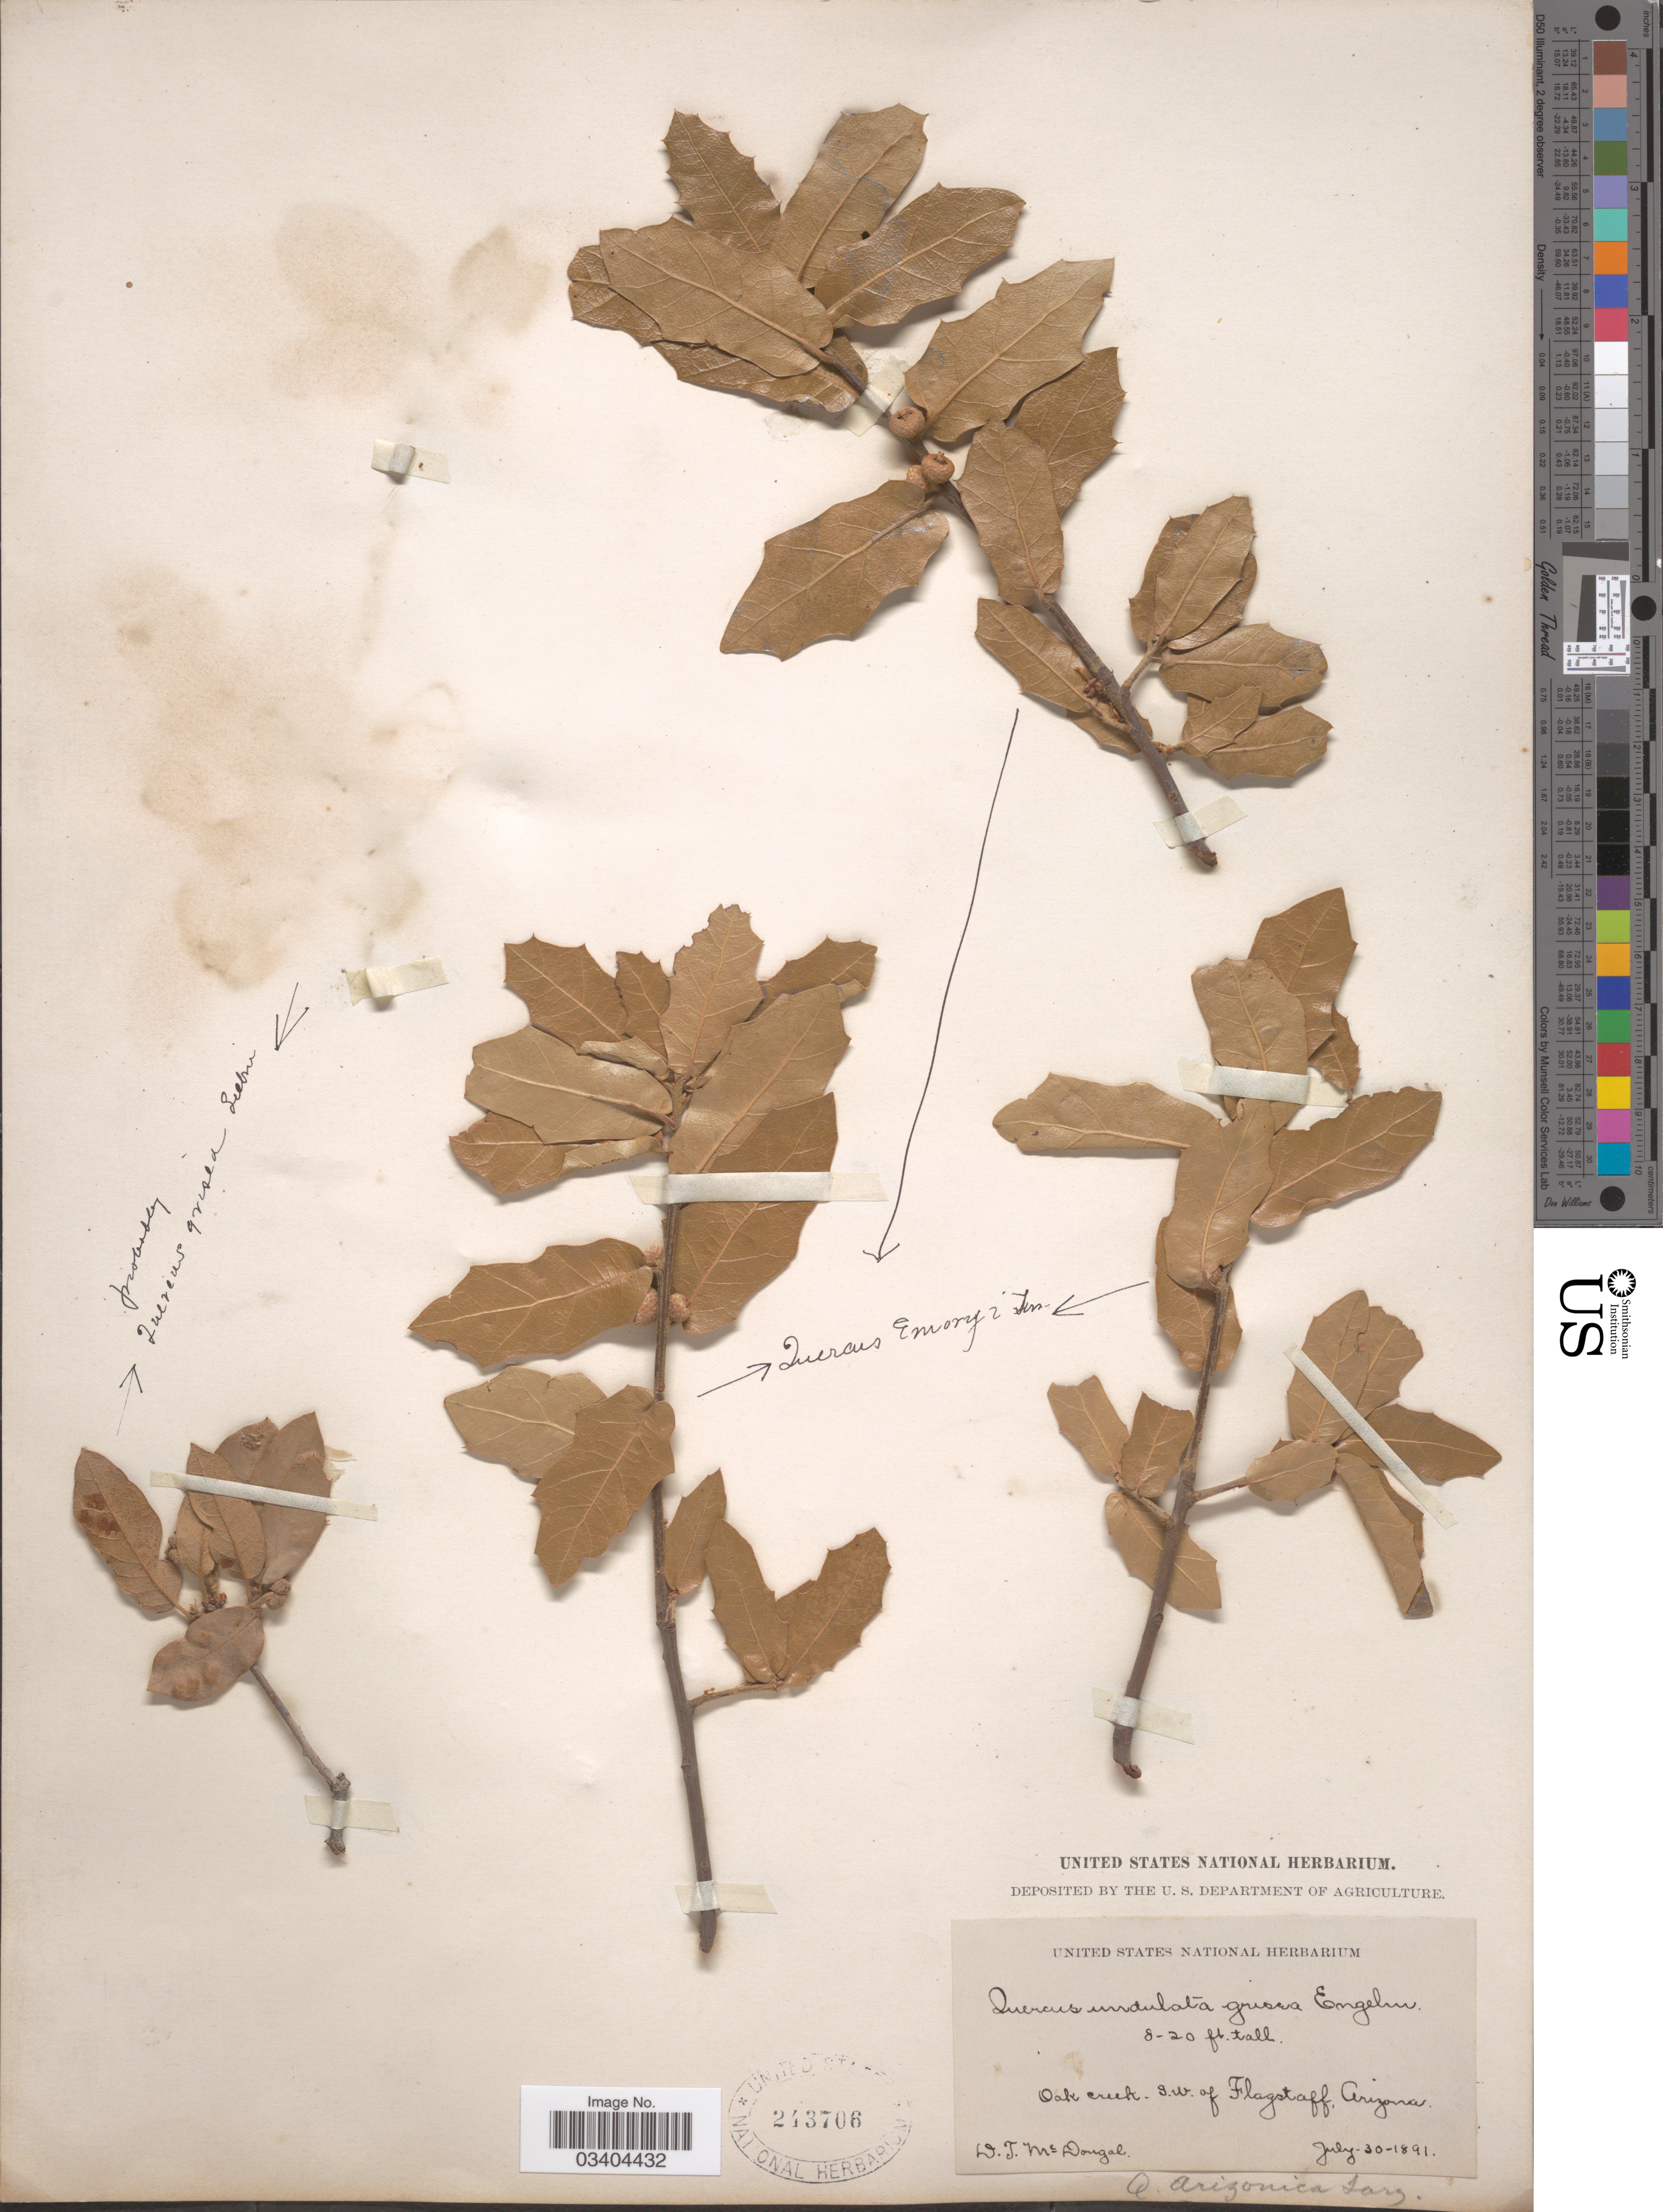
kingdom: Plantae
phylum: Tracheophyta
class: Magnoliopsida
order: Fagales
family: Fagaceae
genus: Quercus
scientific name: Quercus emoryi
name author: Torr. in Emory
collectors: D. Mcdougal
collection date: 1891-07-30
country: United States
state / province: Arizona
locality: Oak creek, S.W. of Flagstaff.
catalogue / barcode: US 243706